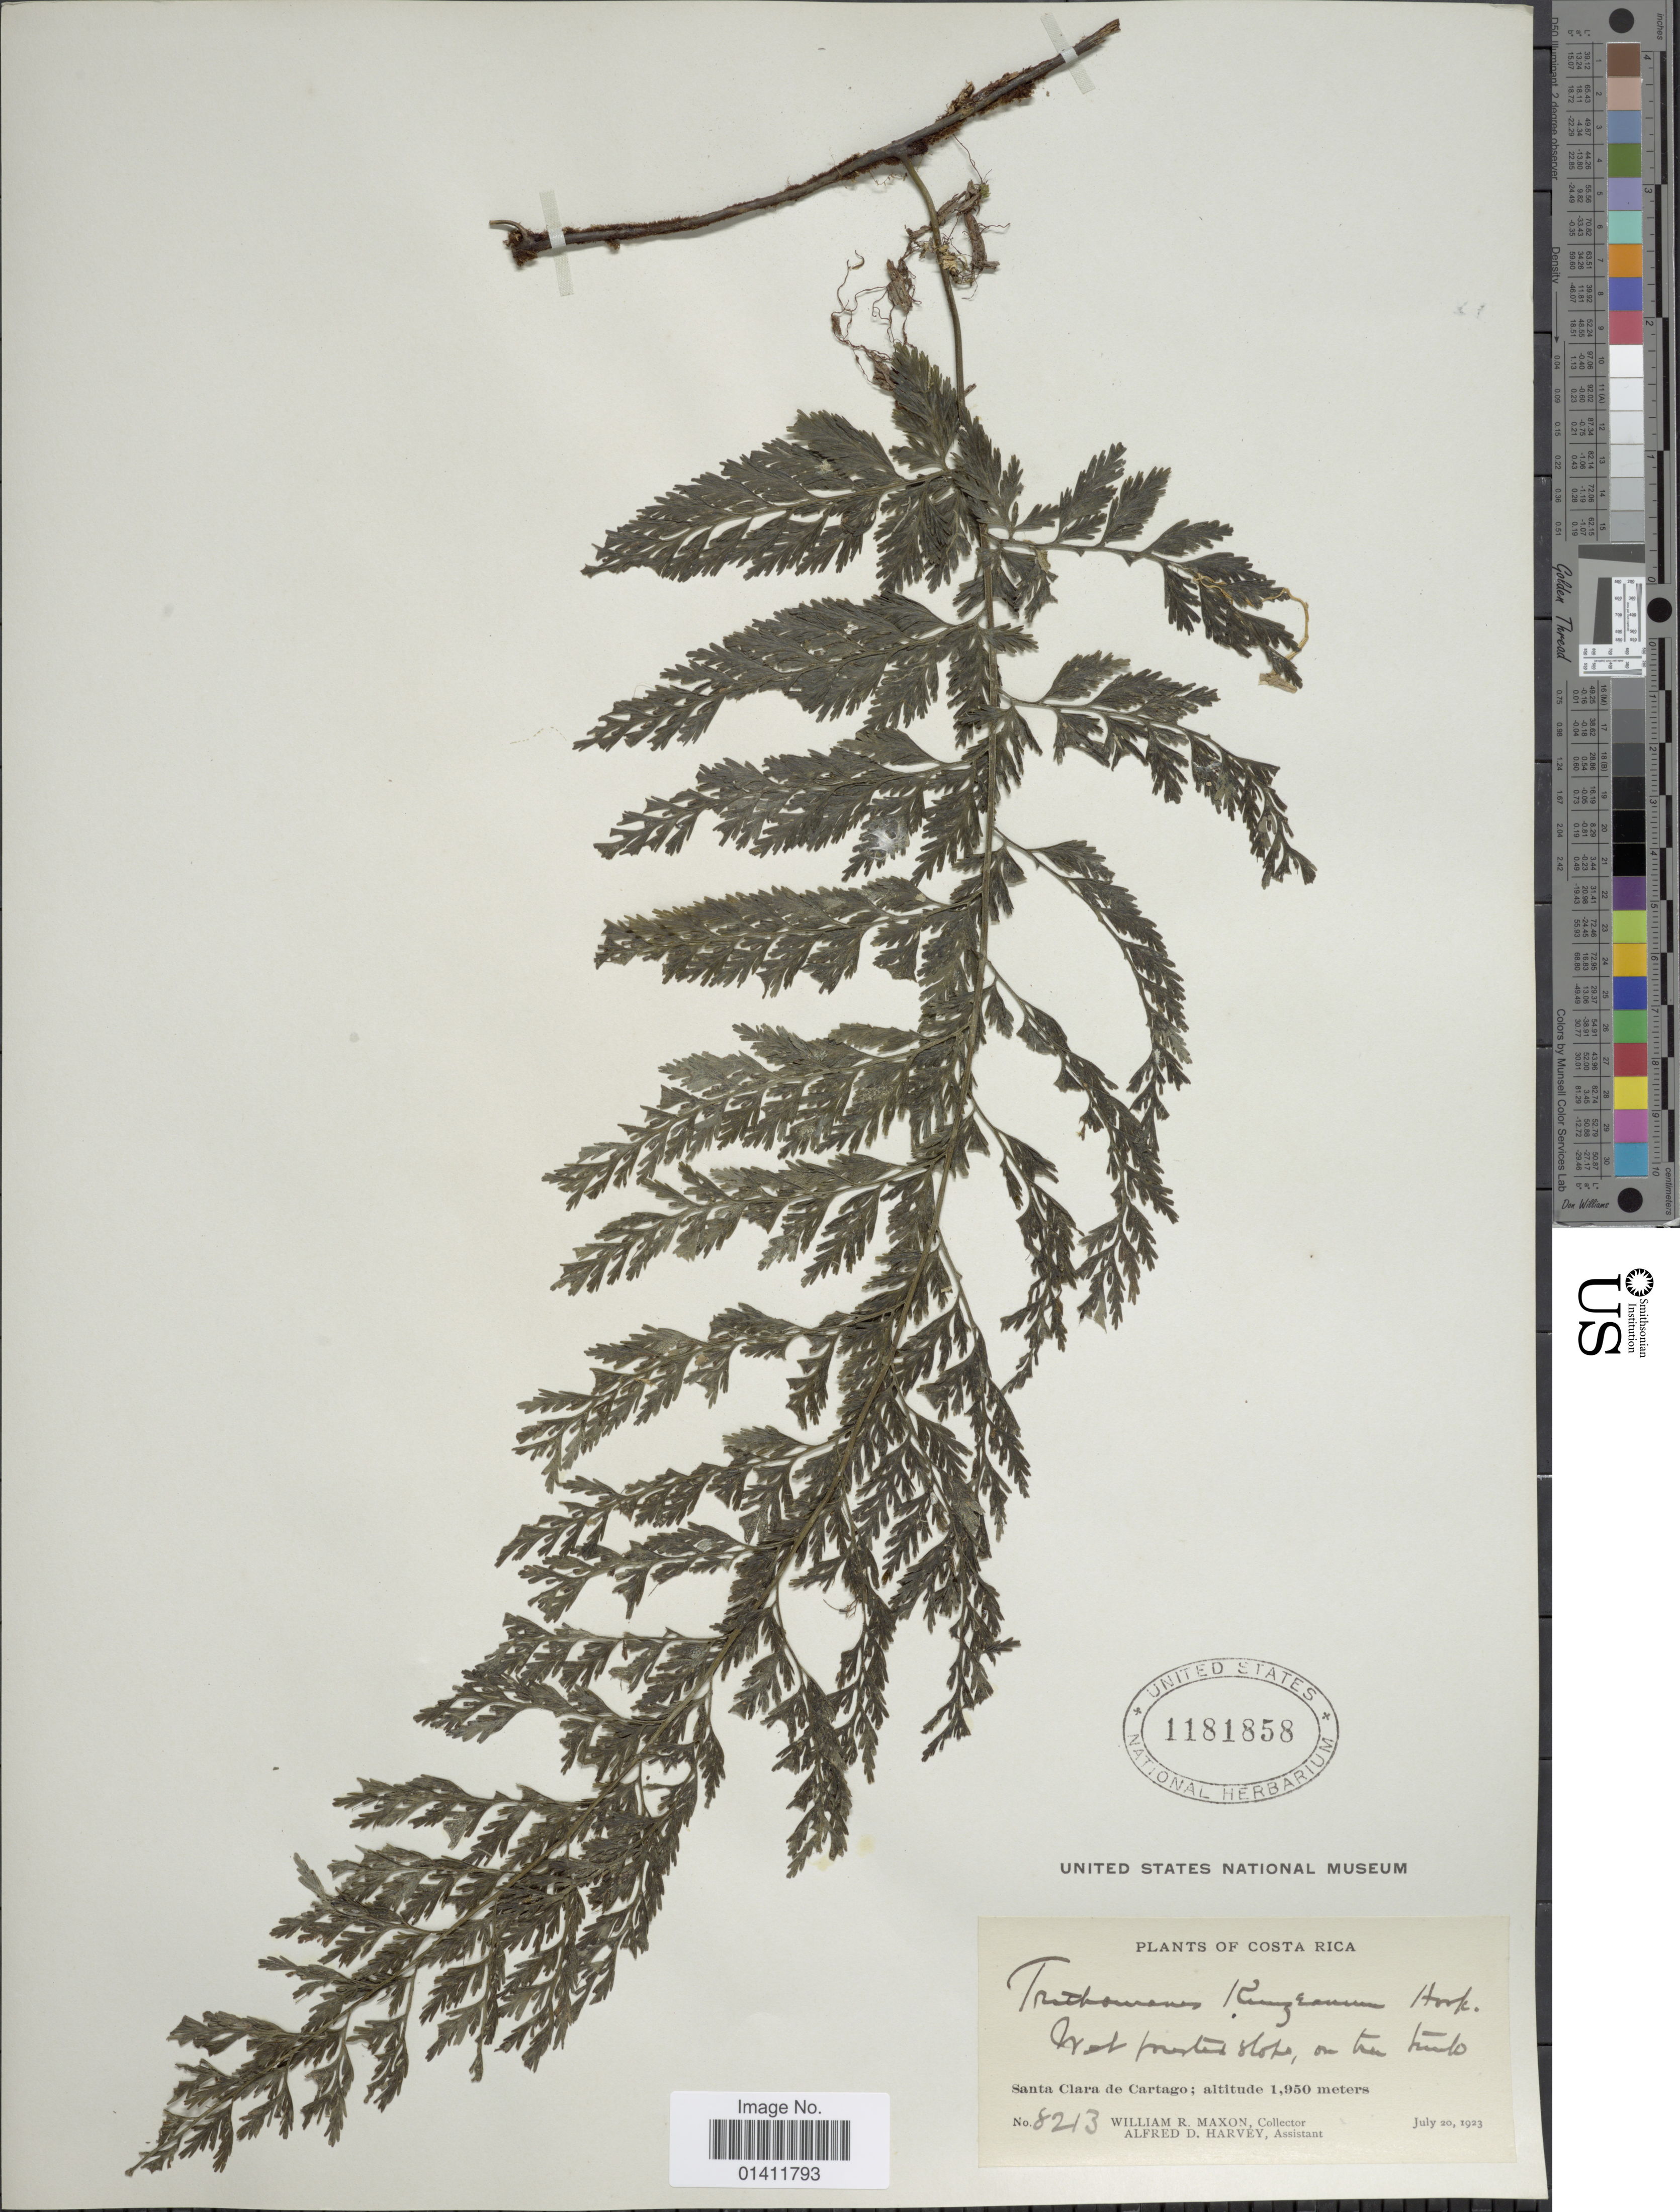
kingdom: Plantae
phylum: Tracheophyta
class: Polypodiopsida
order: Hymenophyllales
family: Hymenophyllaceae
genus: Vandenboschia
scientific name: Vandenboschia radicans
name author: (Sw.) Copel.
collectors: W. R. Maxon & A. D. Harvey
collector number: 8213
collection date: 1923-07-20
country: Costa Rica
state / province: Cartago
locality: Santa Clara de Cartago.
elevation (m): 1950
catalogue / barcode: US 1181858